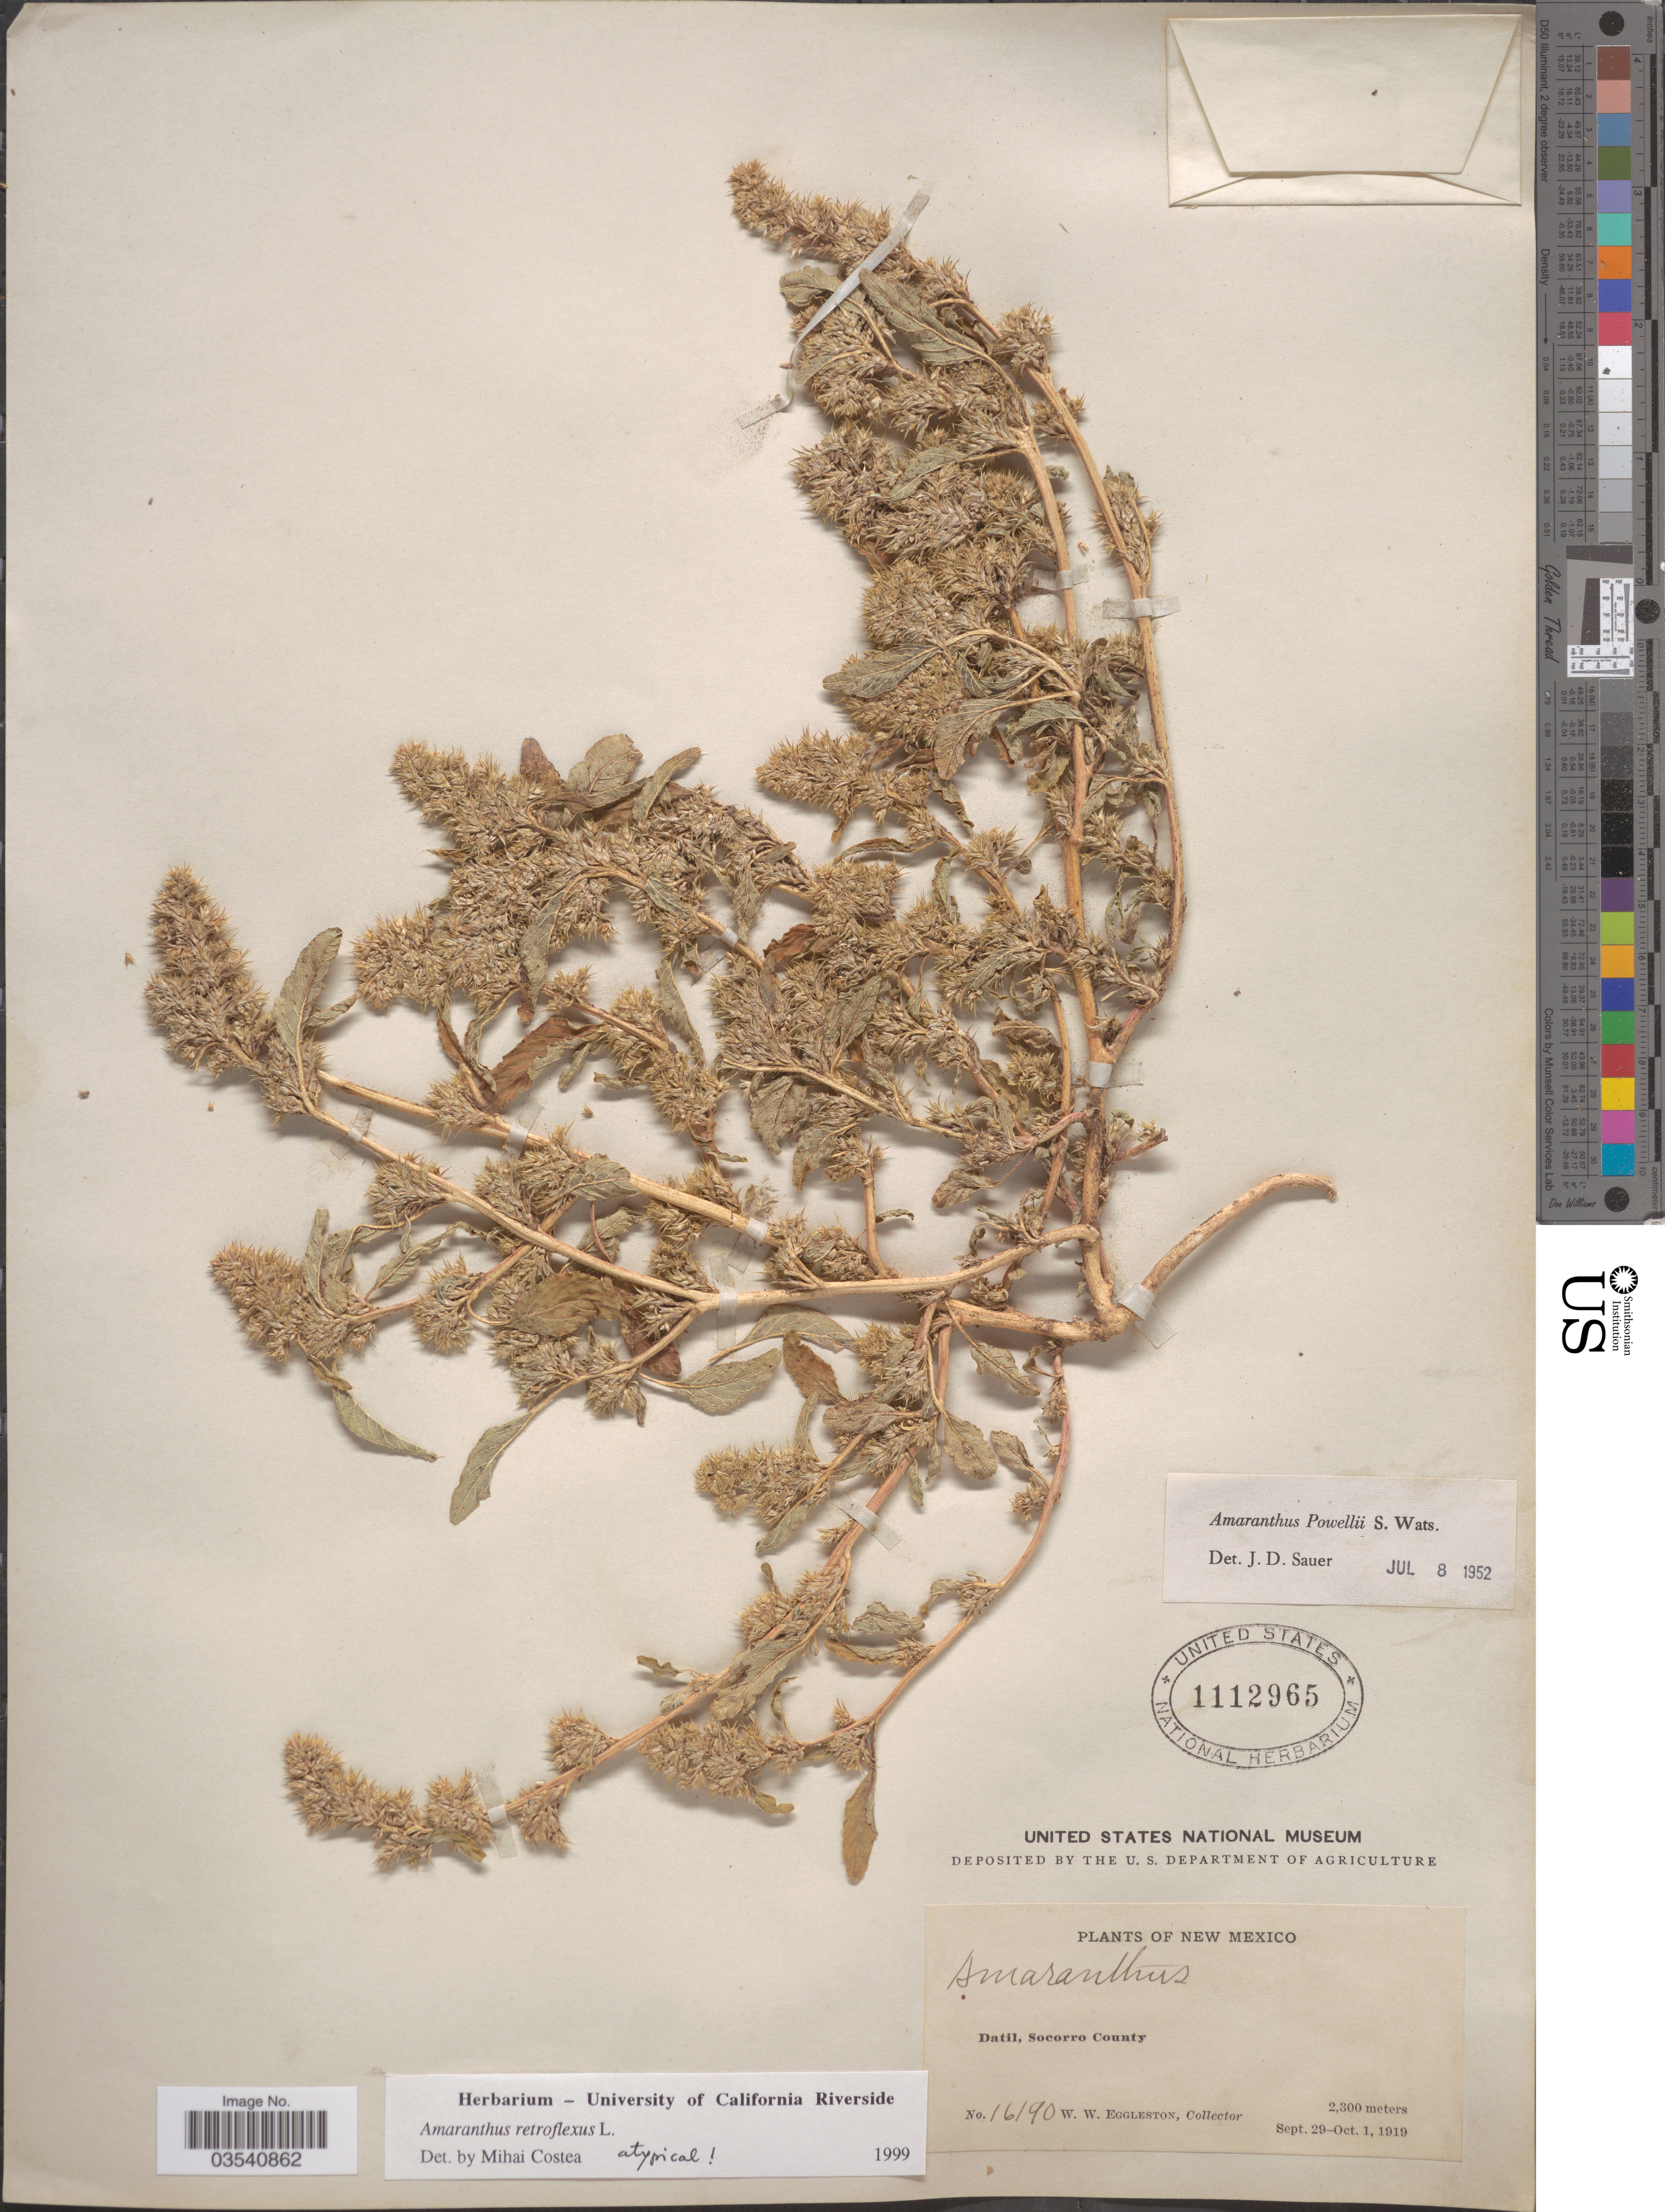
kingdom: Plantae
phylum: Tracheophyta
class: Magnoliopsida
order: Caryophyllales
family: Amaranthaceae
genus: Amaranthus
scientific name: Amaranthus retroflexus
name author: L.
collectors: W. W. Eggleston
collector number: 16190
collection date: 1919-09-29/1919-10-01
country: United States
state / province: New Mexico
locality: Datil, Socorro County.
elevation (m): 2300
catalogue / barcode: US 1112965